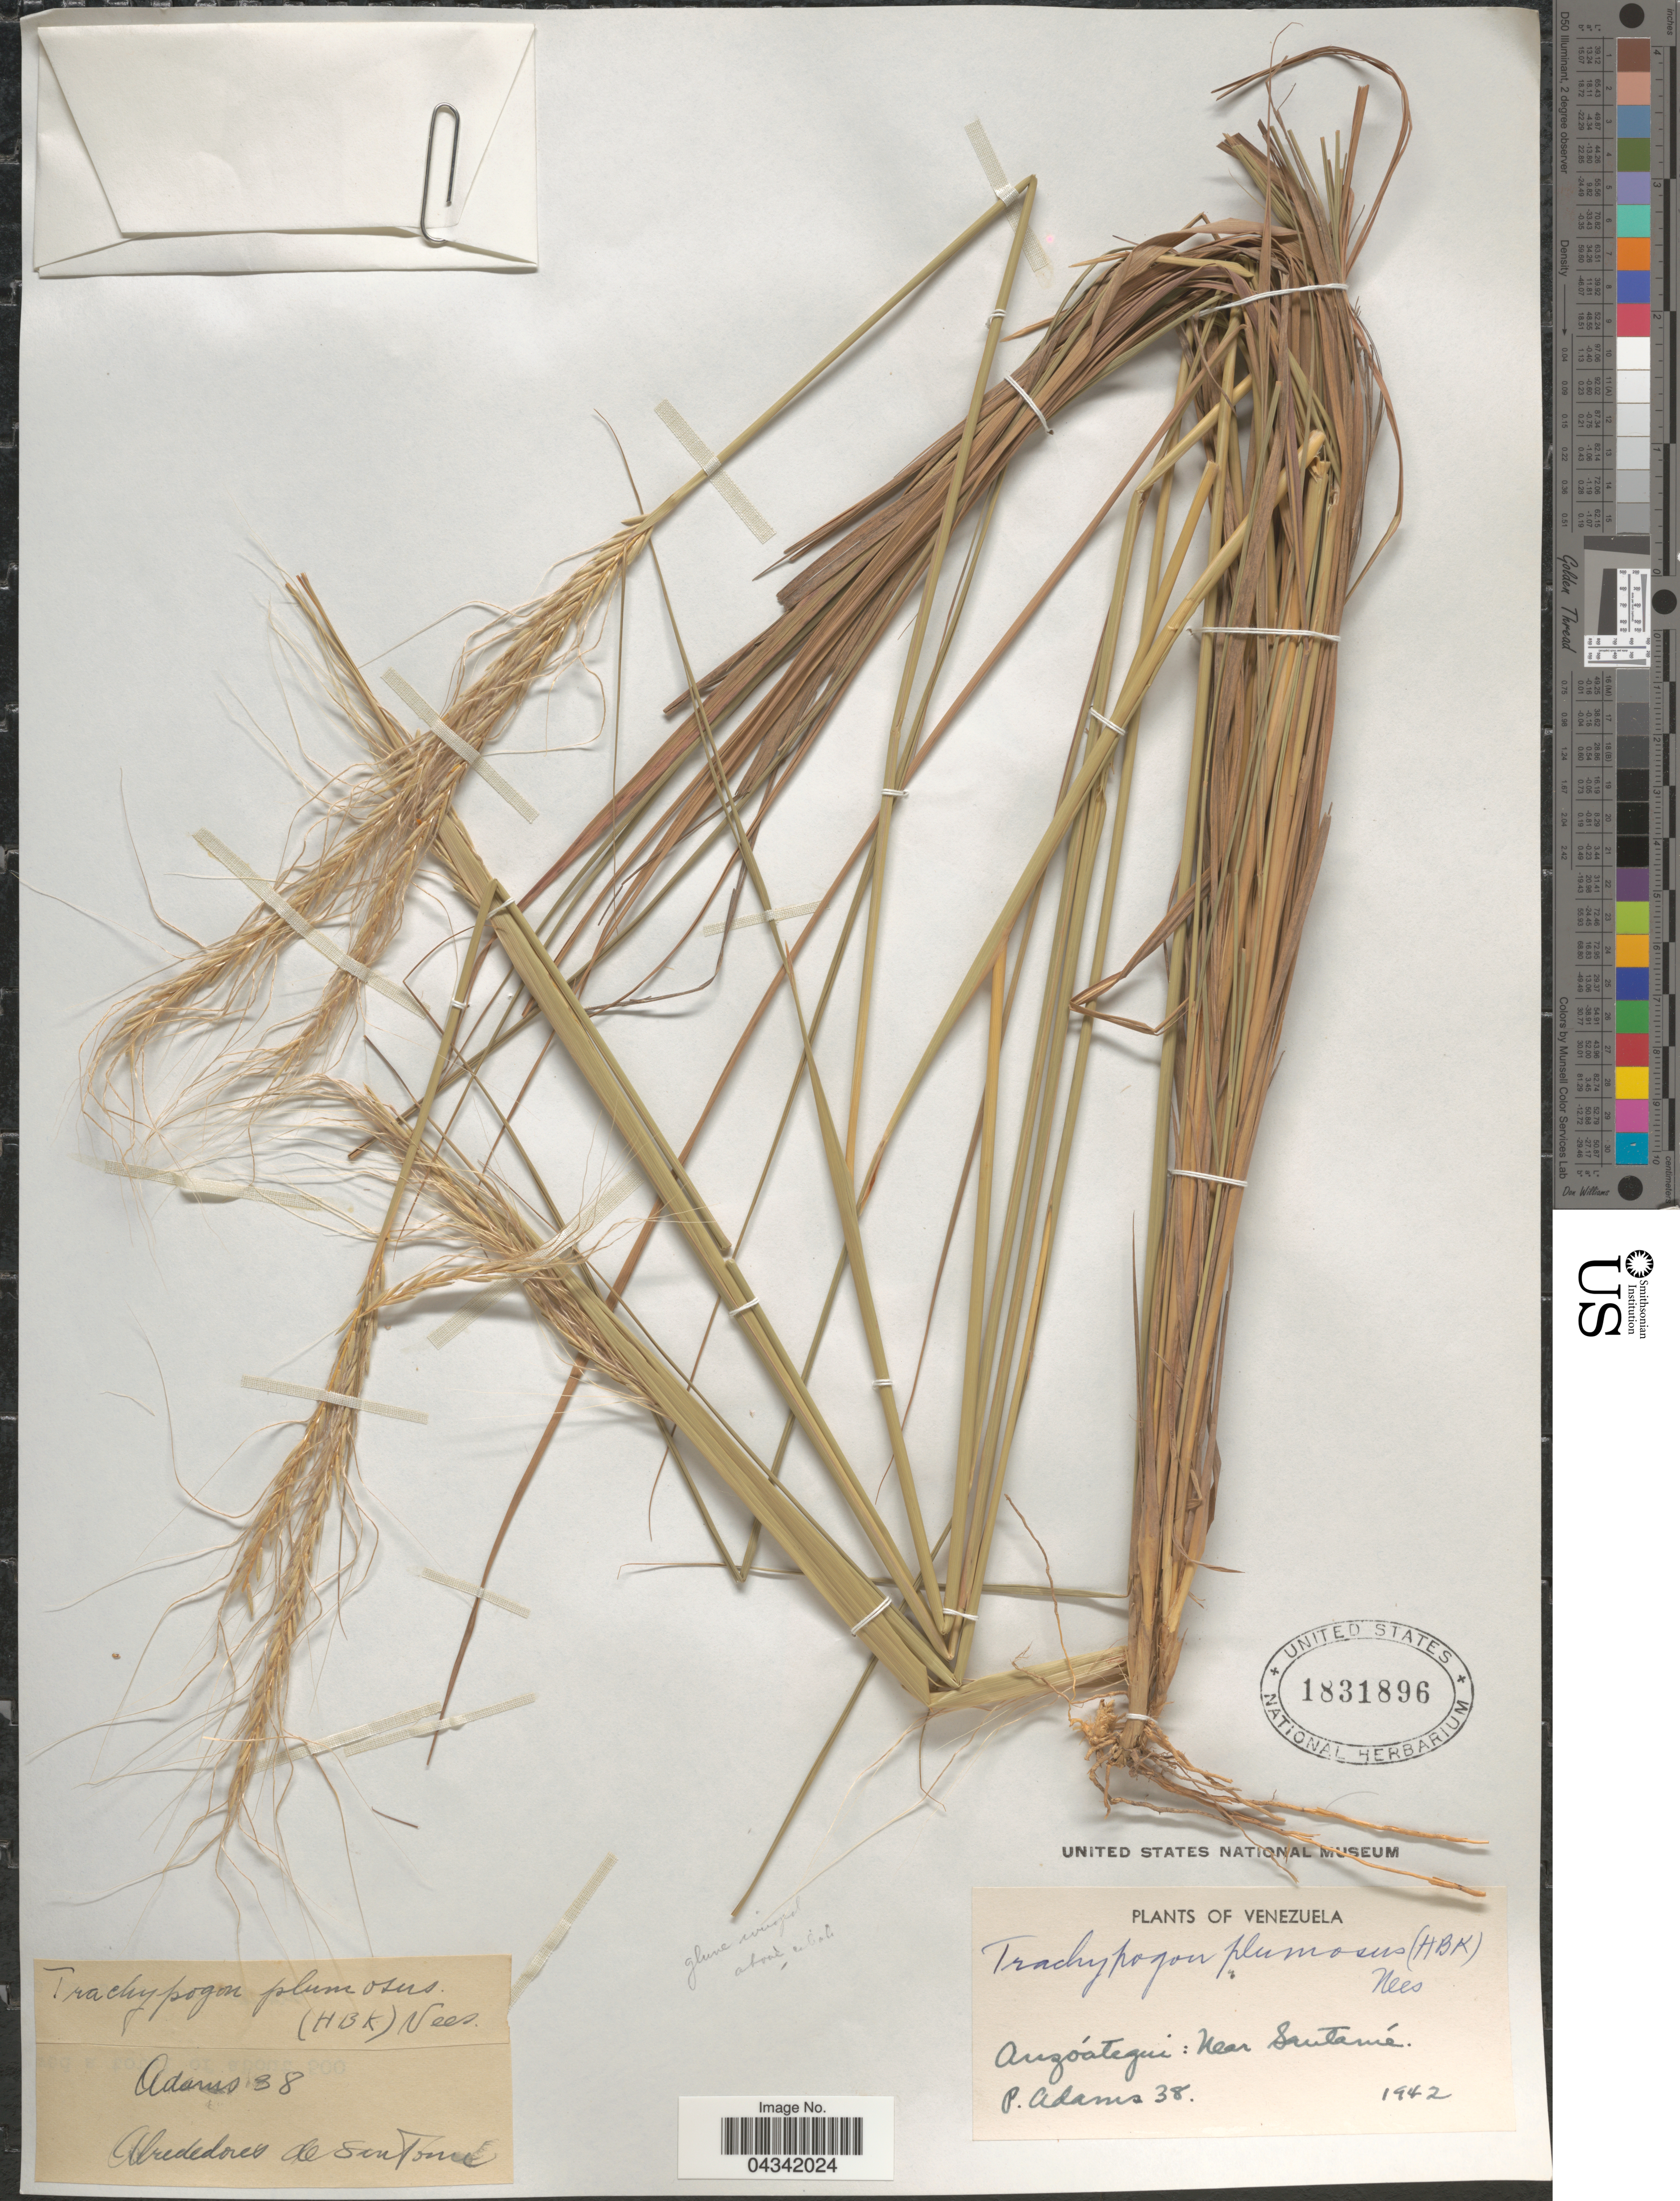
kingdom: Plantae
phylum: Tracheophyta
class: Liliopsida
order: Poales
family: Poaceae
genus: Trachypogon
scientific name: Trachypogon spicatus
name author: (L. f.) Kuntze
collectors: P. Adams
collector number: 38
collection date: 1942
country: Venezuela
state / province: Anzoategui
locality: Alrededores de San Tomé. Near Santamé.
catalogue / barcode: US 1831896